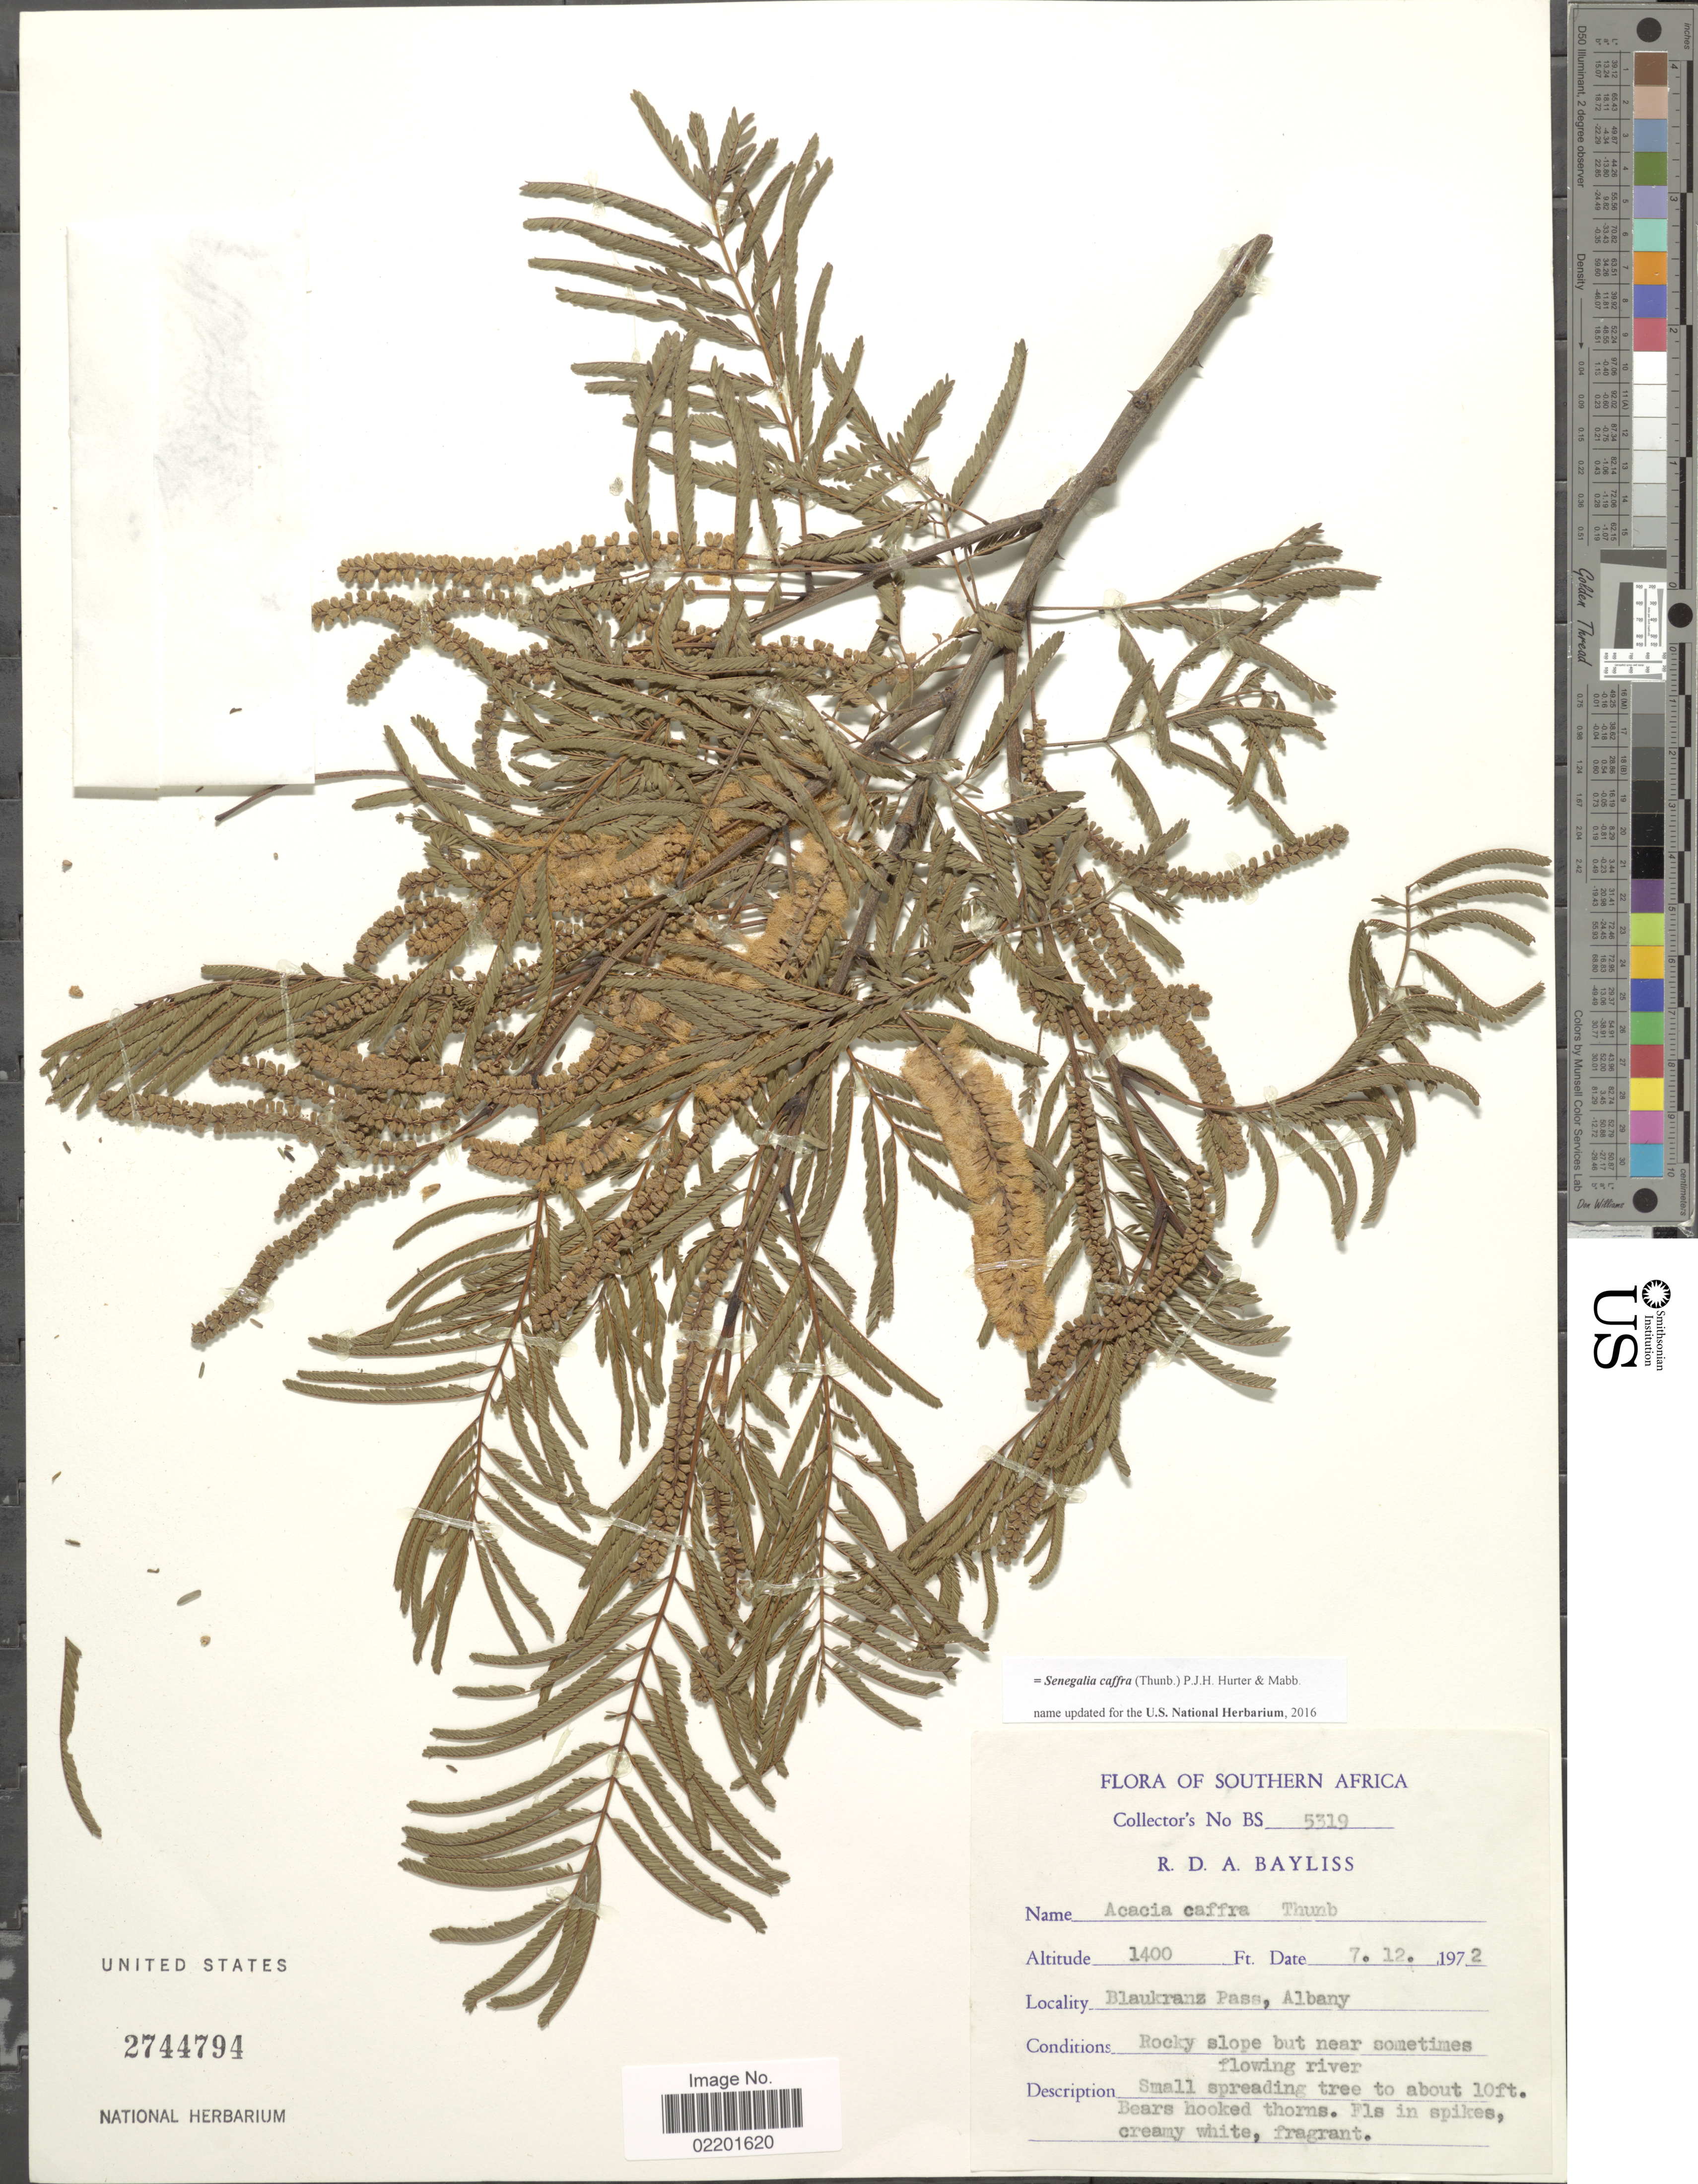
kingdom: Plantae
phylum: Tracheophyta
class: Magnoliopsida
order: Fabales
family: Fabaceae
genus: Senegalia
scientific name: Senegalia caffra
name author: (Thunb.) P.J.H. Hurter & Mabb.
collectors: R. Bayliss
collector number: BS 5319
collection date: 1972-12-07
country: South Africa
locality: Southern Africa. Blaukranz Pass, Albany.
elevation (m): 427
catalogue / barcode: US 2744794